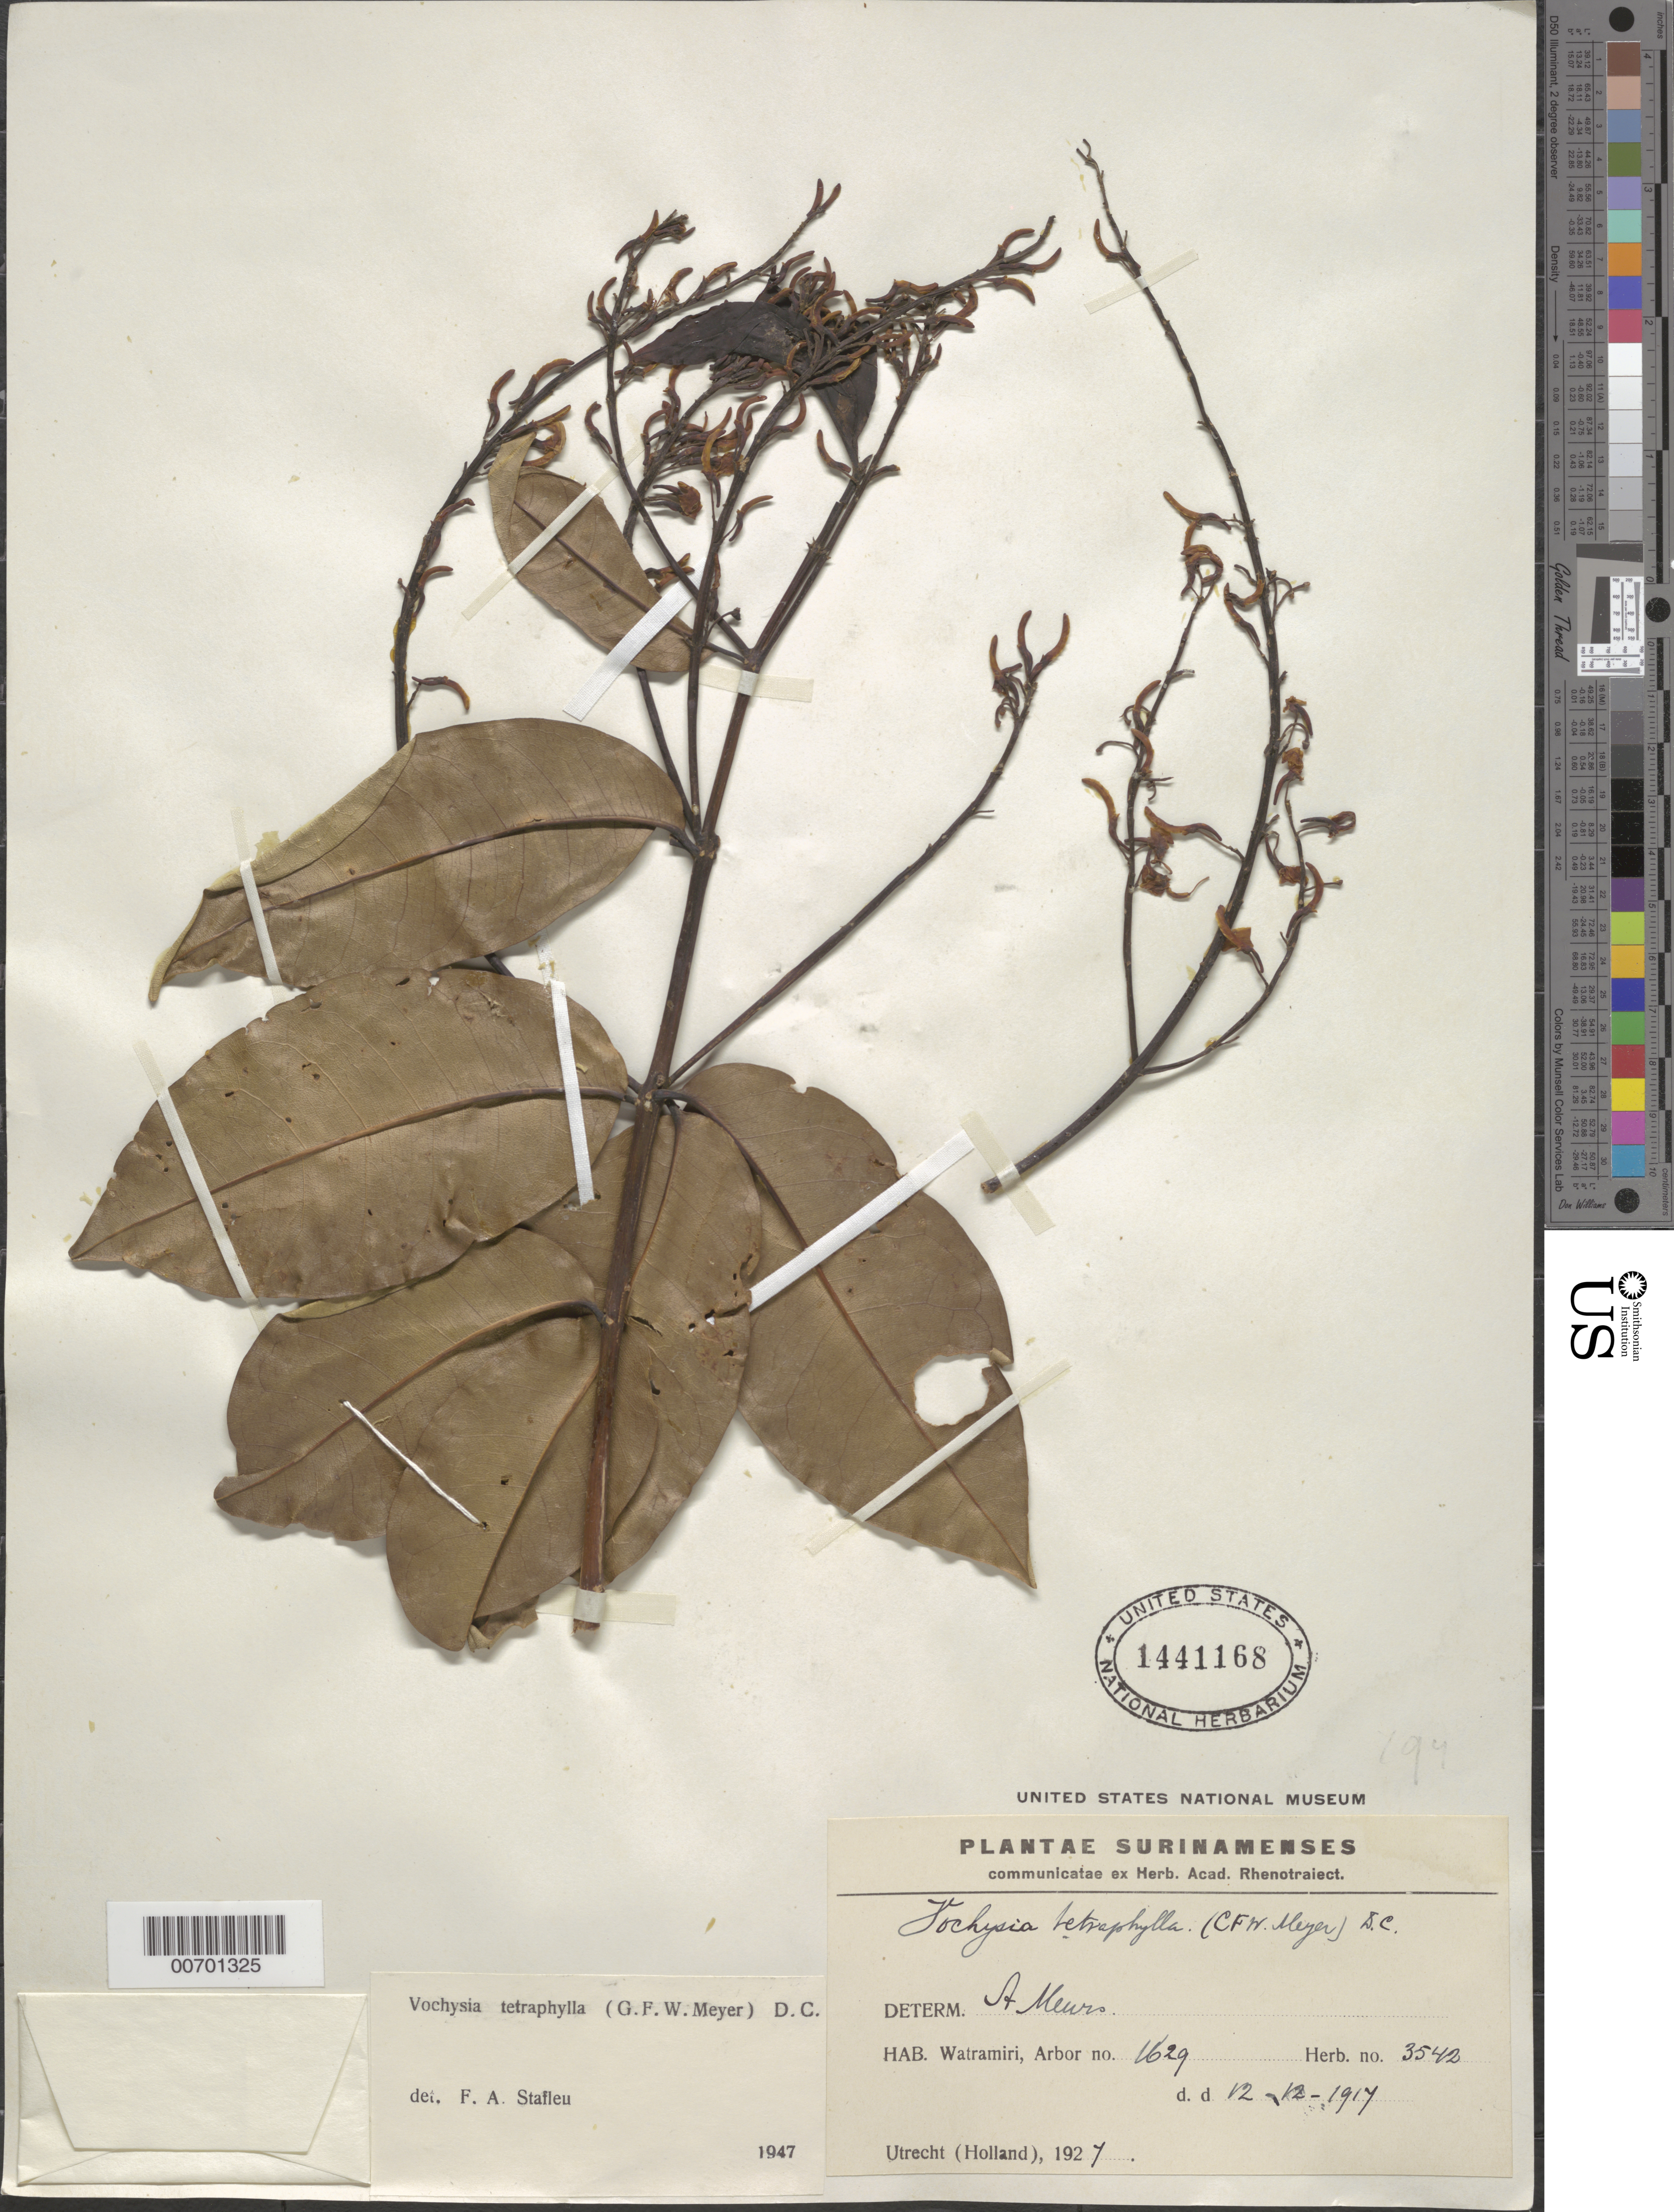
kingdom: Plantae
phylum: Tracheophyta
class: Magnoliopsida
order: Myrtales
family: Vochysiaceae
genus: Vochysia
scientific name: Vochysia tetraphylla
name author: (G. Mey.) DC.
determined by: Stafleu, F. A.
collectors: Forestry Bureau-Surinam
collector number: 3542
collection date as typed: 12-Dec-17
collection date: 1917-12-12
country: Suriname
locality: Watramiri, Forest Reserve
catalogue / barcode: US 1441168